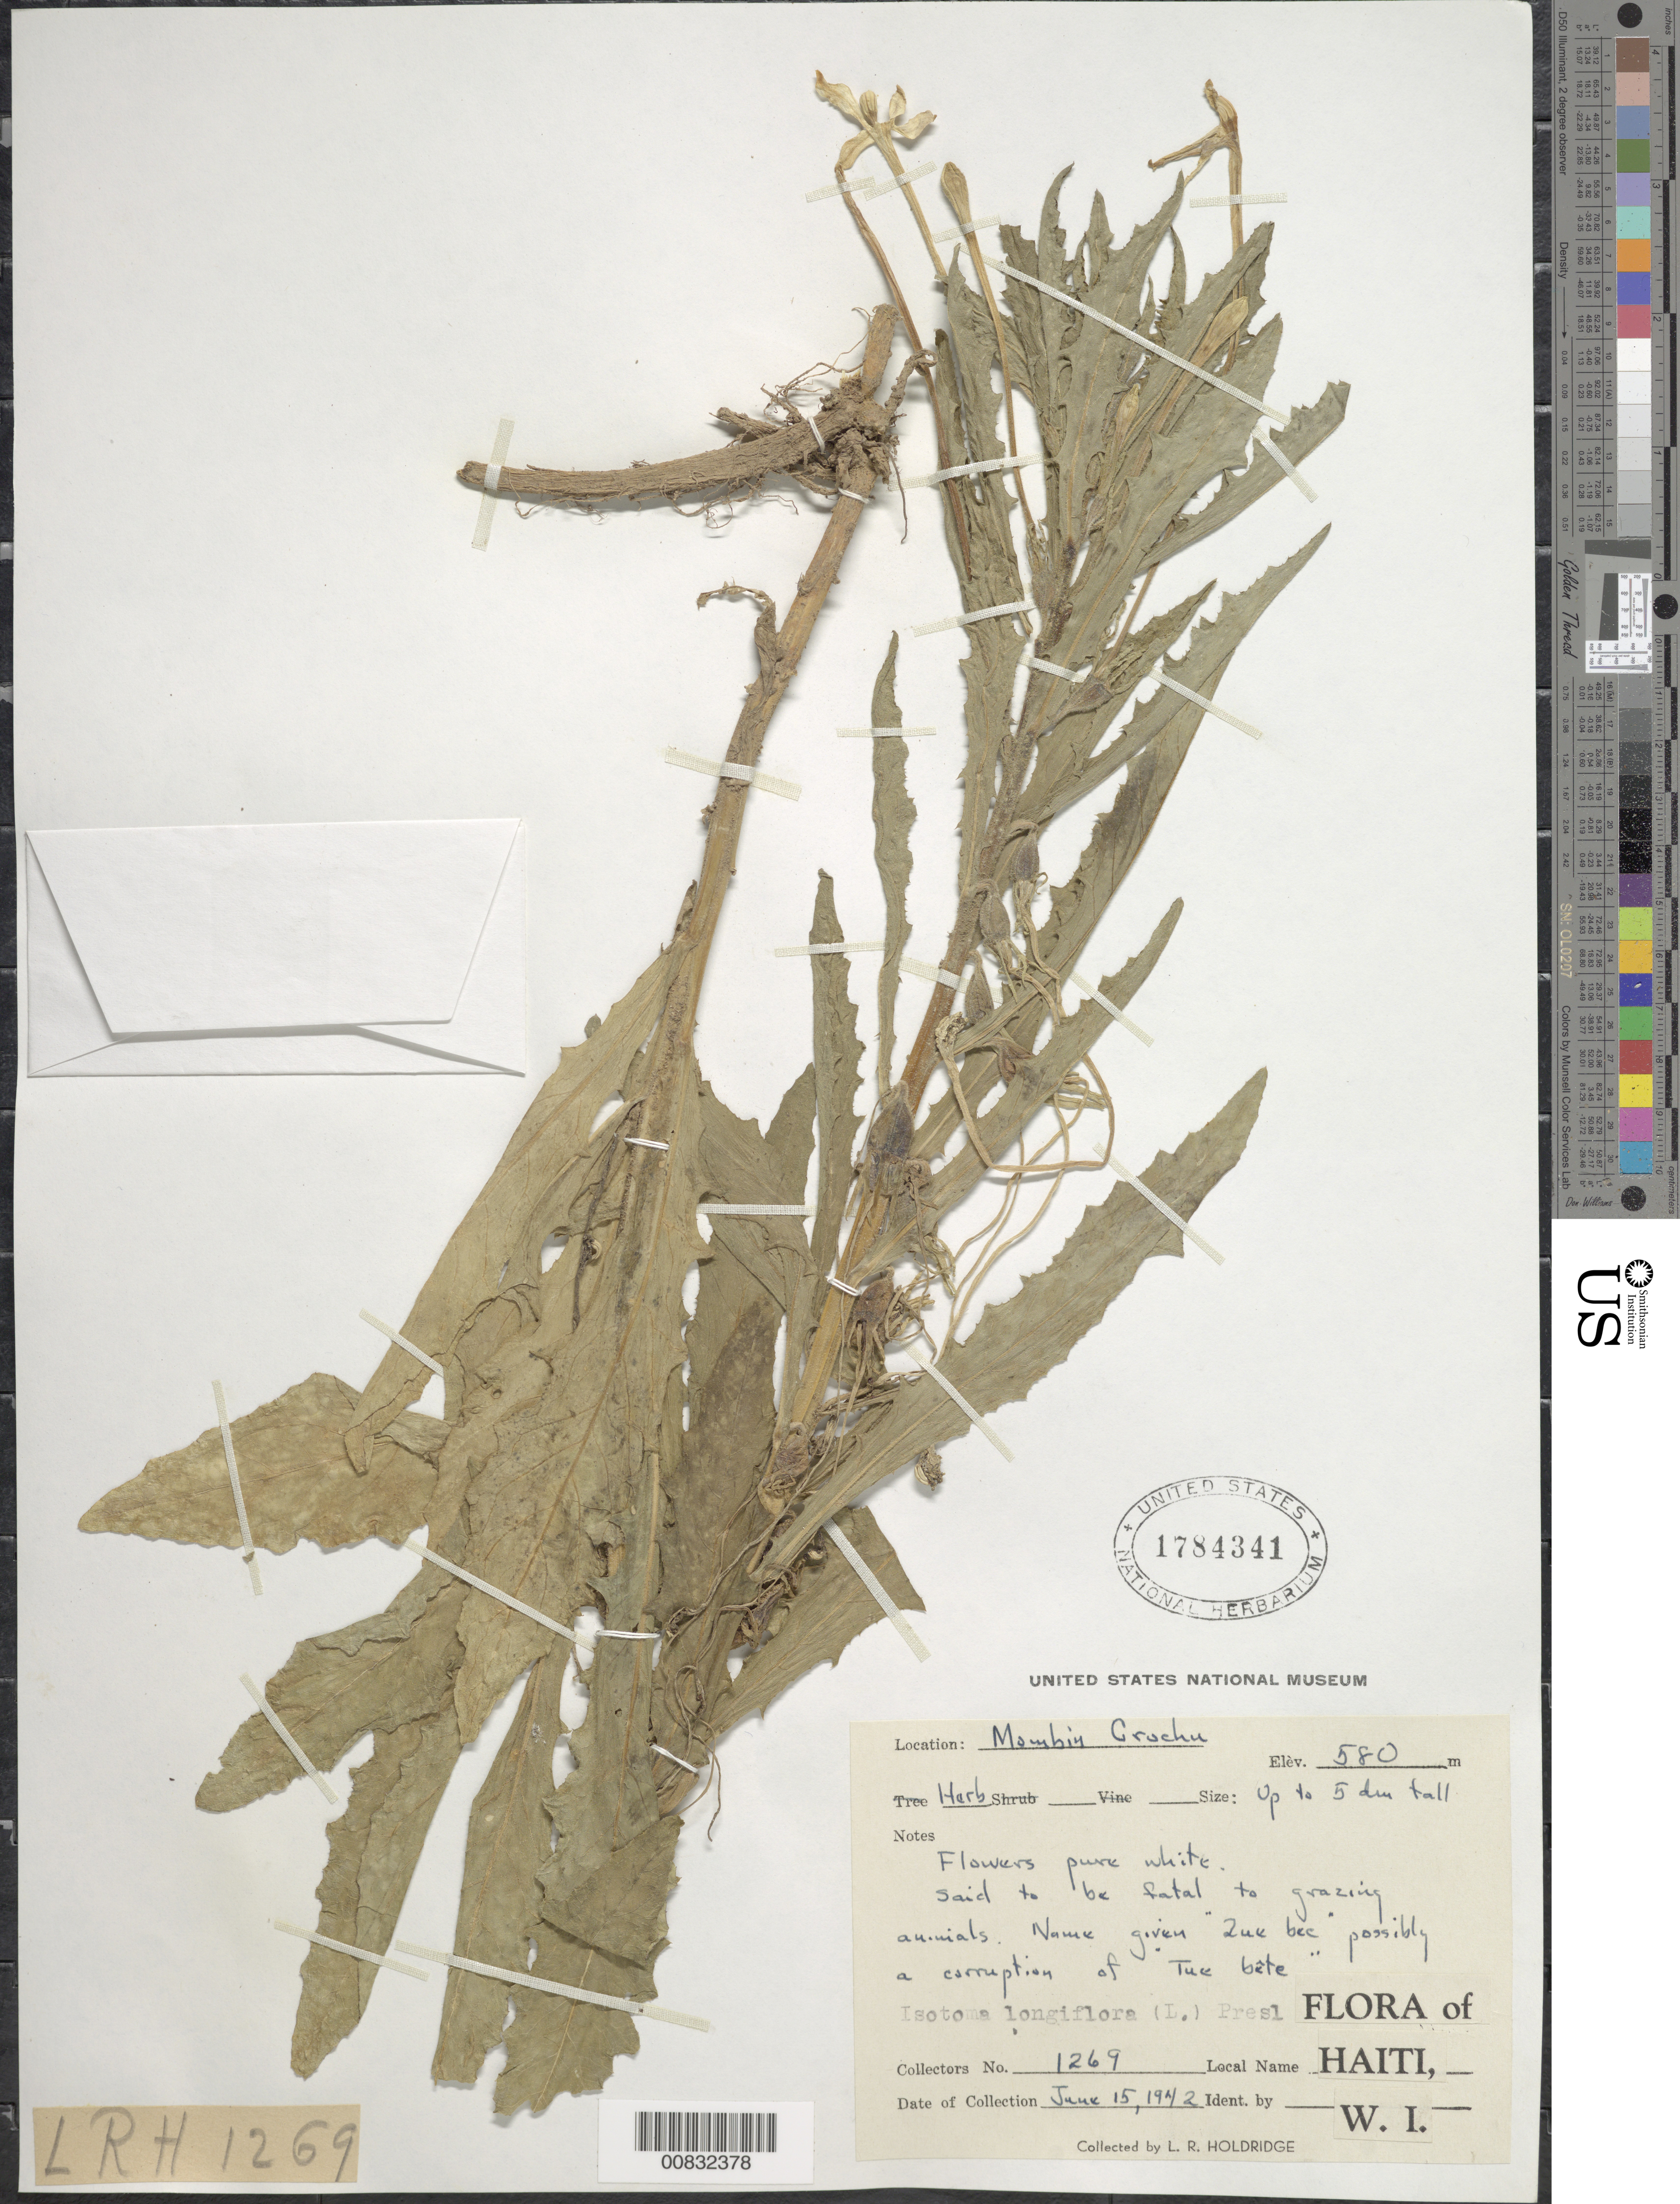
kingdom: Plantae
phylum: Tracheophyta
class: Magnoliopsida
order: Asterales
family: Campanulaceae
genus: Isotoma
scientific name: Isotoma longiflora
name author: (L.) C. Presl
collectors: L. Holdridge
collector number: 1269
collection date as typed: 15 Jun 1942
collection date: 1942-06-15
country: Haiti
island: Hispaniola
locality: Mombin Crochu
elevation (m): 580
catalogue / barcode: US 1784341